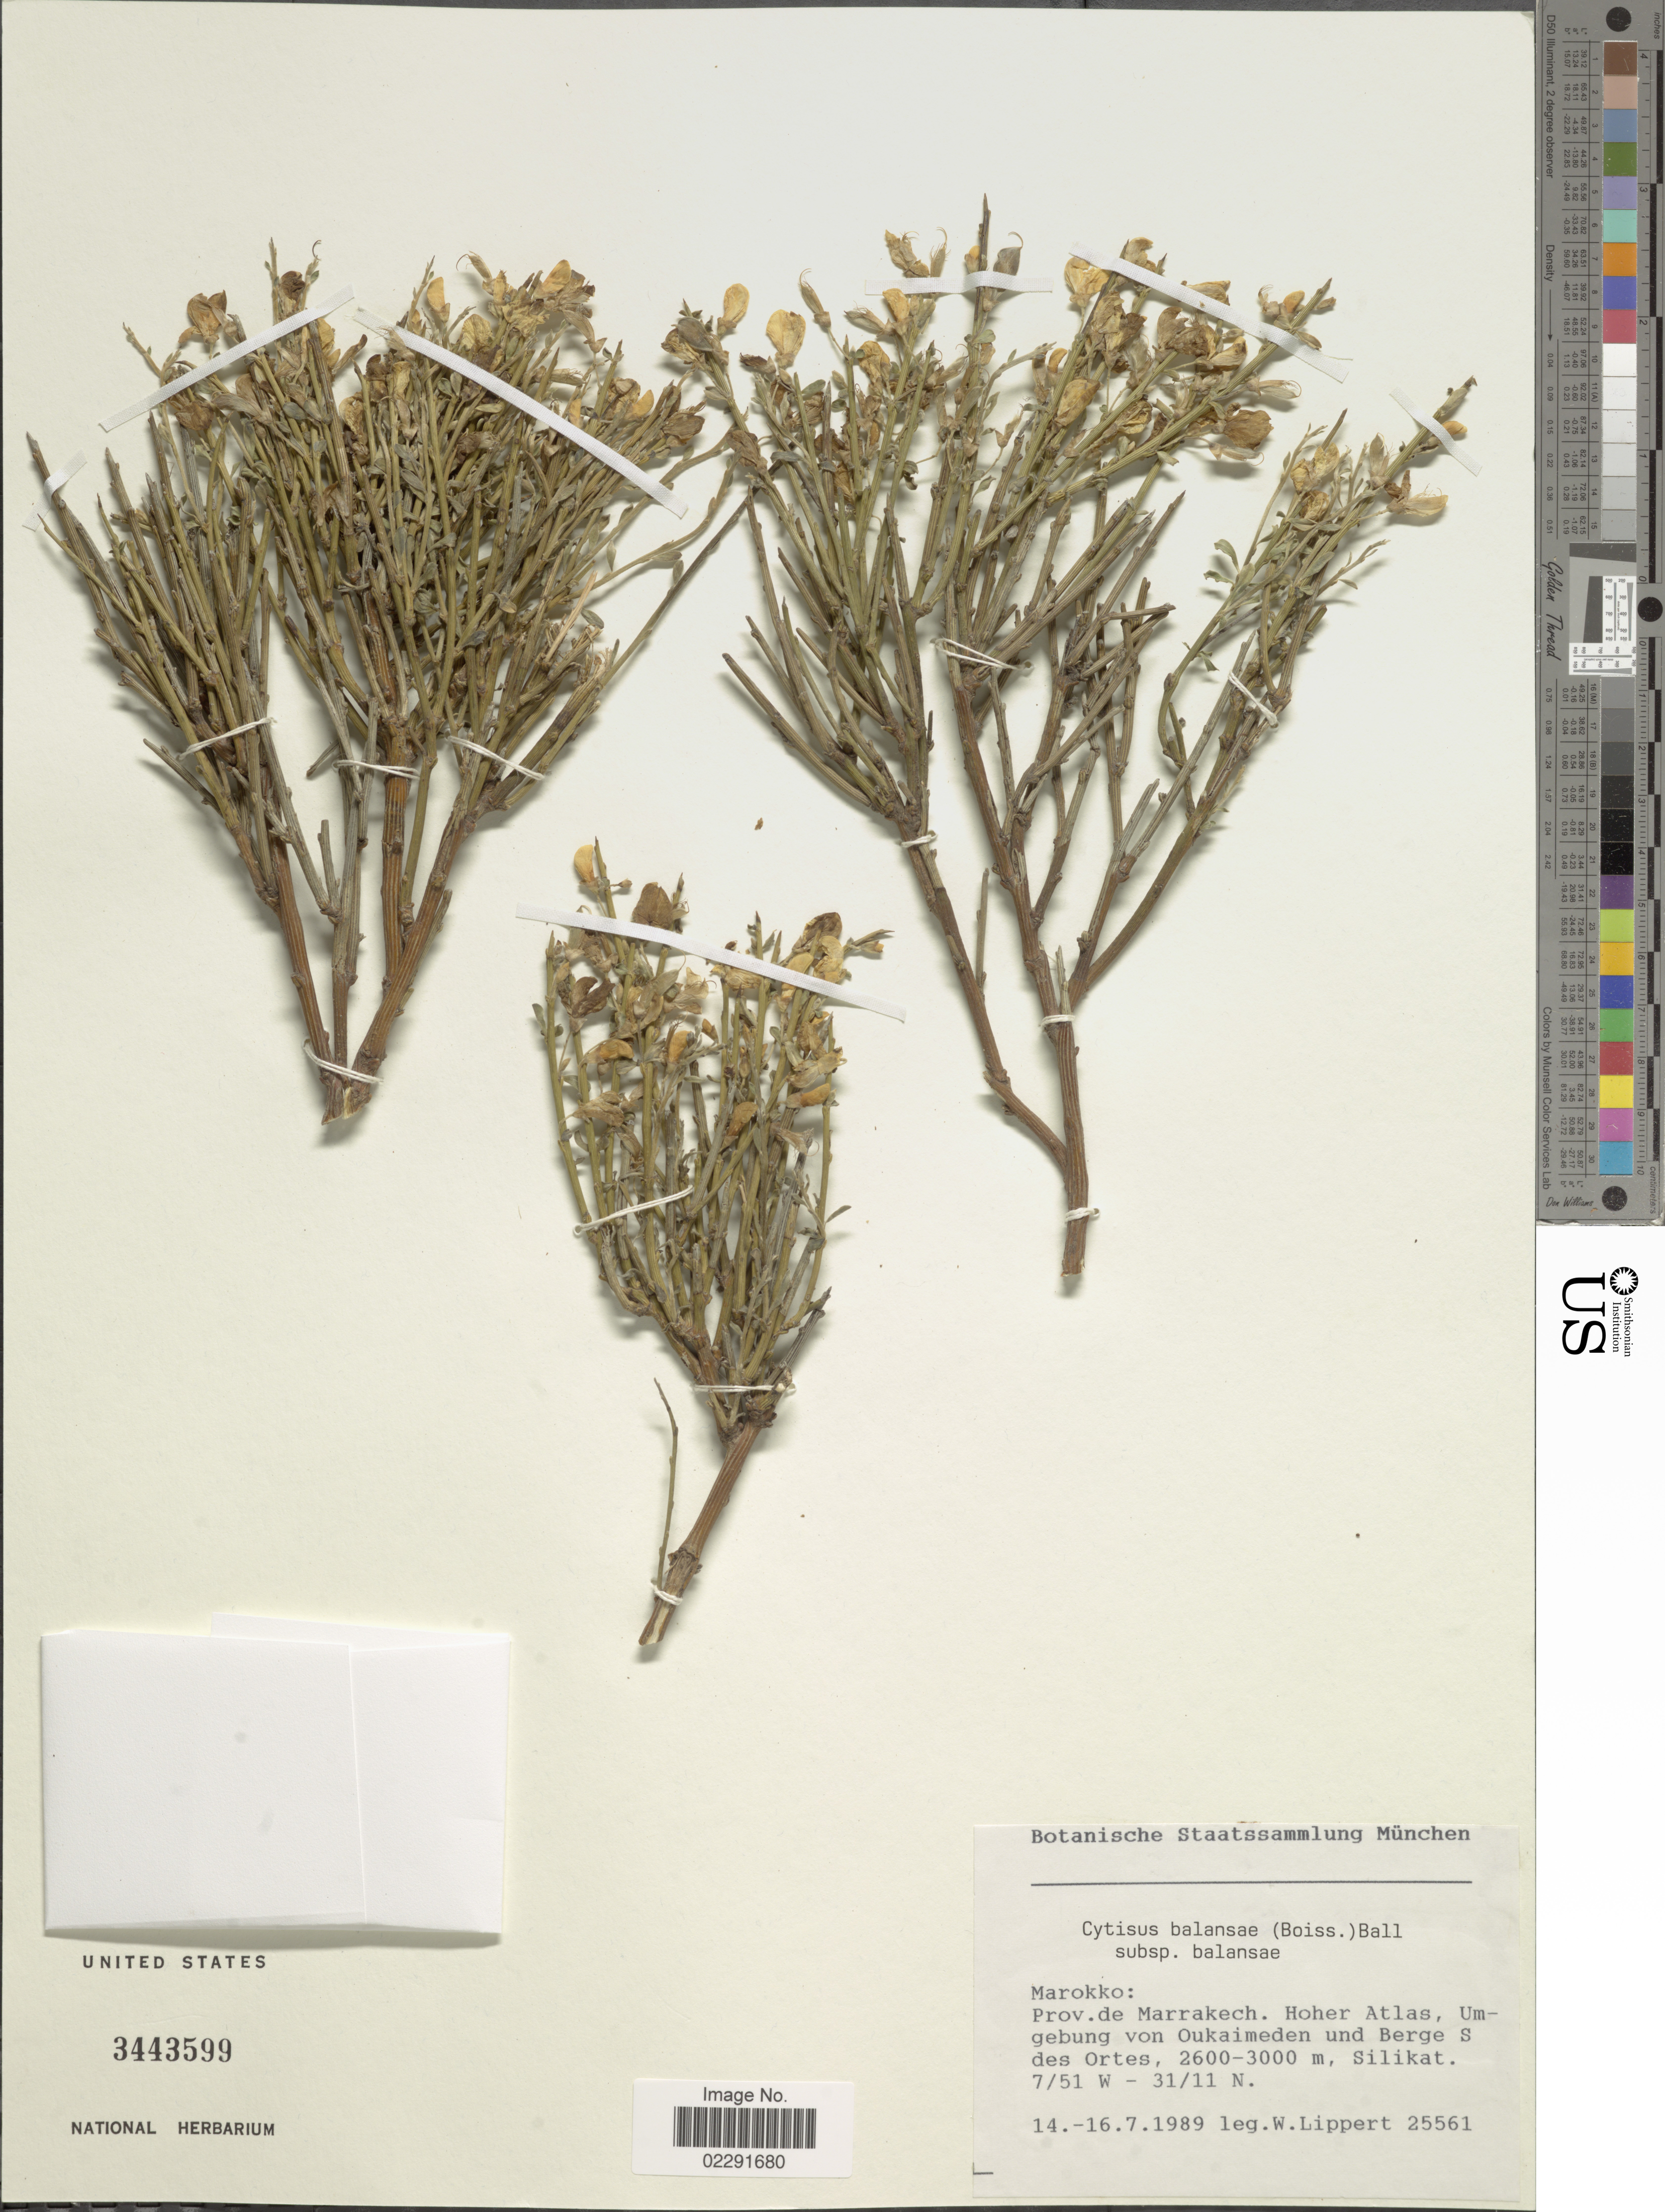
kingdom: Plantae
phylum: Tracheophyta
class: Magnoliopsida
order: Fabales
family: Fabaceae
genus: Cytisus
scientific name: Cytisus balansae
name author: (Boiss.) Ball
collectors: W. Lippert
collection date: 1989-07-14/1989-07-16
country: Morocco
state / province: Marrakech-Tensift-Al Haouz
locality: Prov. de Marrakech, Hoher Atlas, Umgebung von Oukaimeden und Berge S des Ortes, Silikat.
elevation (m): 2600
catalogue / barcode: US 3443599